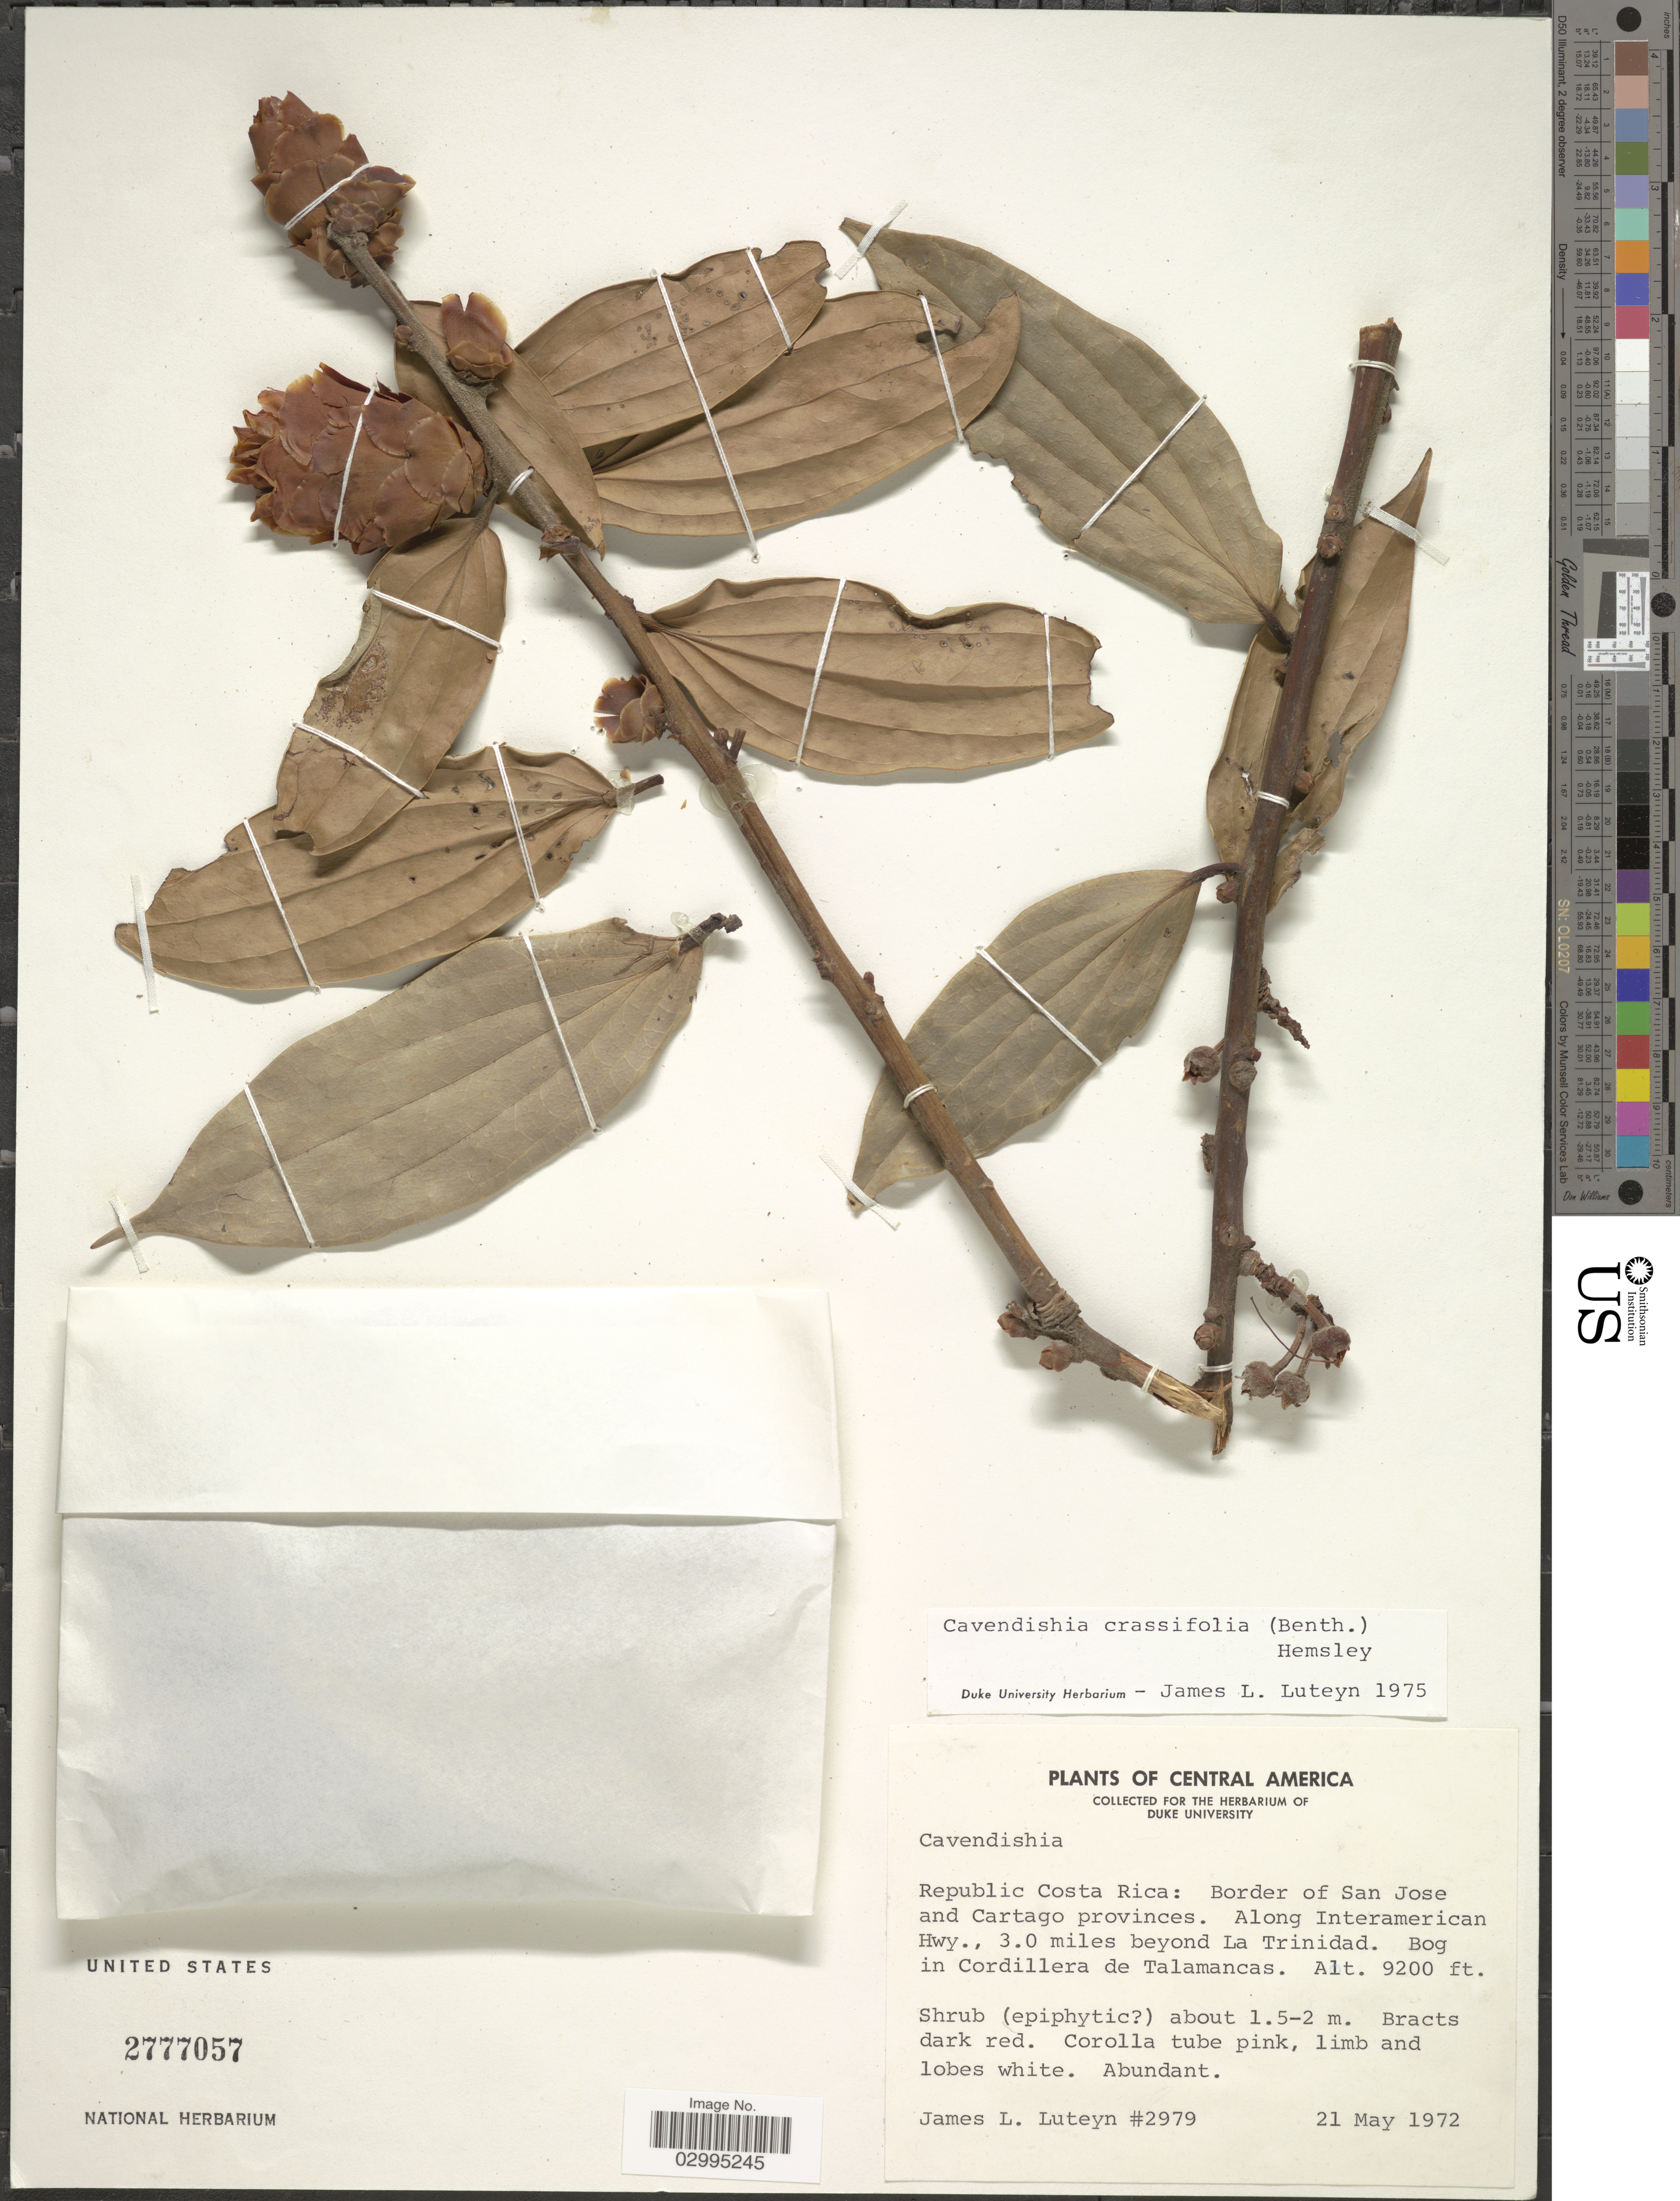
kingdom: Plantae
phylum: Tracheophyta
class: Magnoliopsida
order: Ericales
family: Ericaceae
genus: Cavendishia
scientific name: Cavendishia crassifolia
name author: (Benth.) Hemsl.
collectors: J. L. Luteyn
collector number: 2979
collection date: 1972-05-21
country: Costa Rica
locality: Border of San Jose and Cartago provinces. Along Interamerican Hwy., 3.0 miles beyond La Trinidad. Bog in Cordillera de Talamancas.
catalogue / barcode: US 2777057